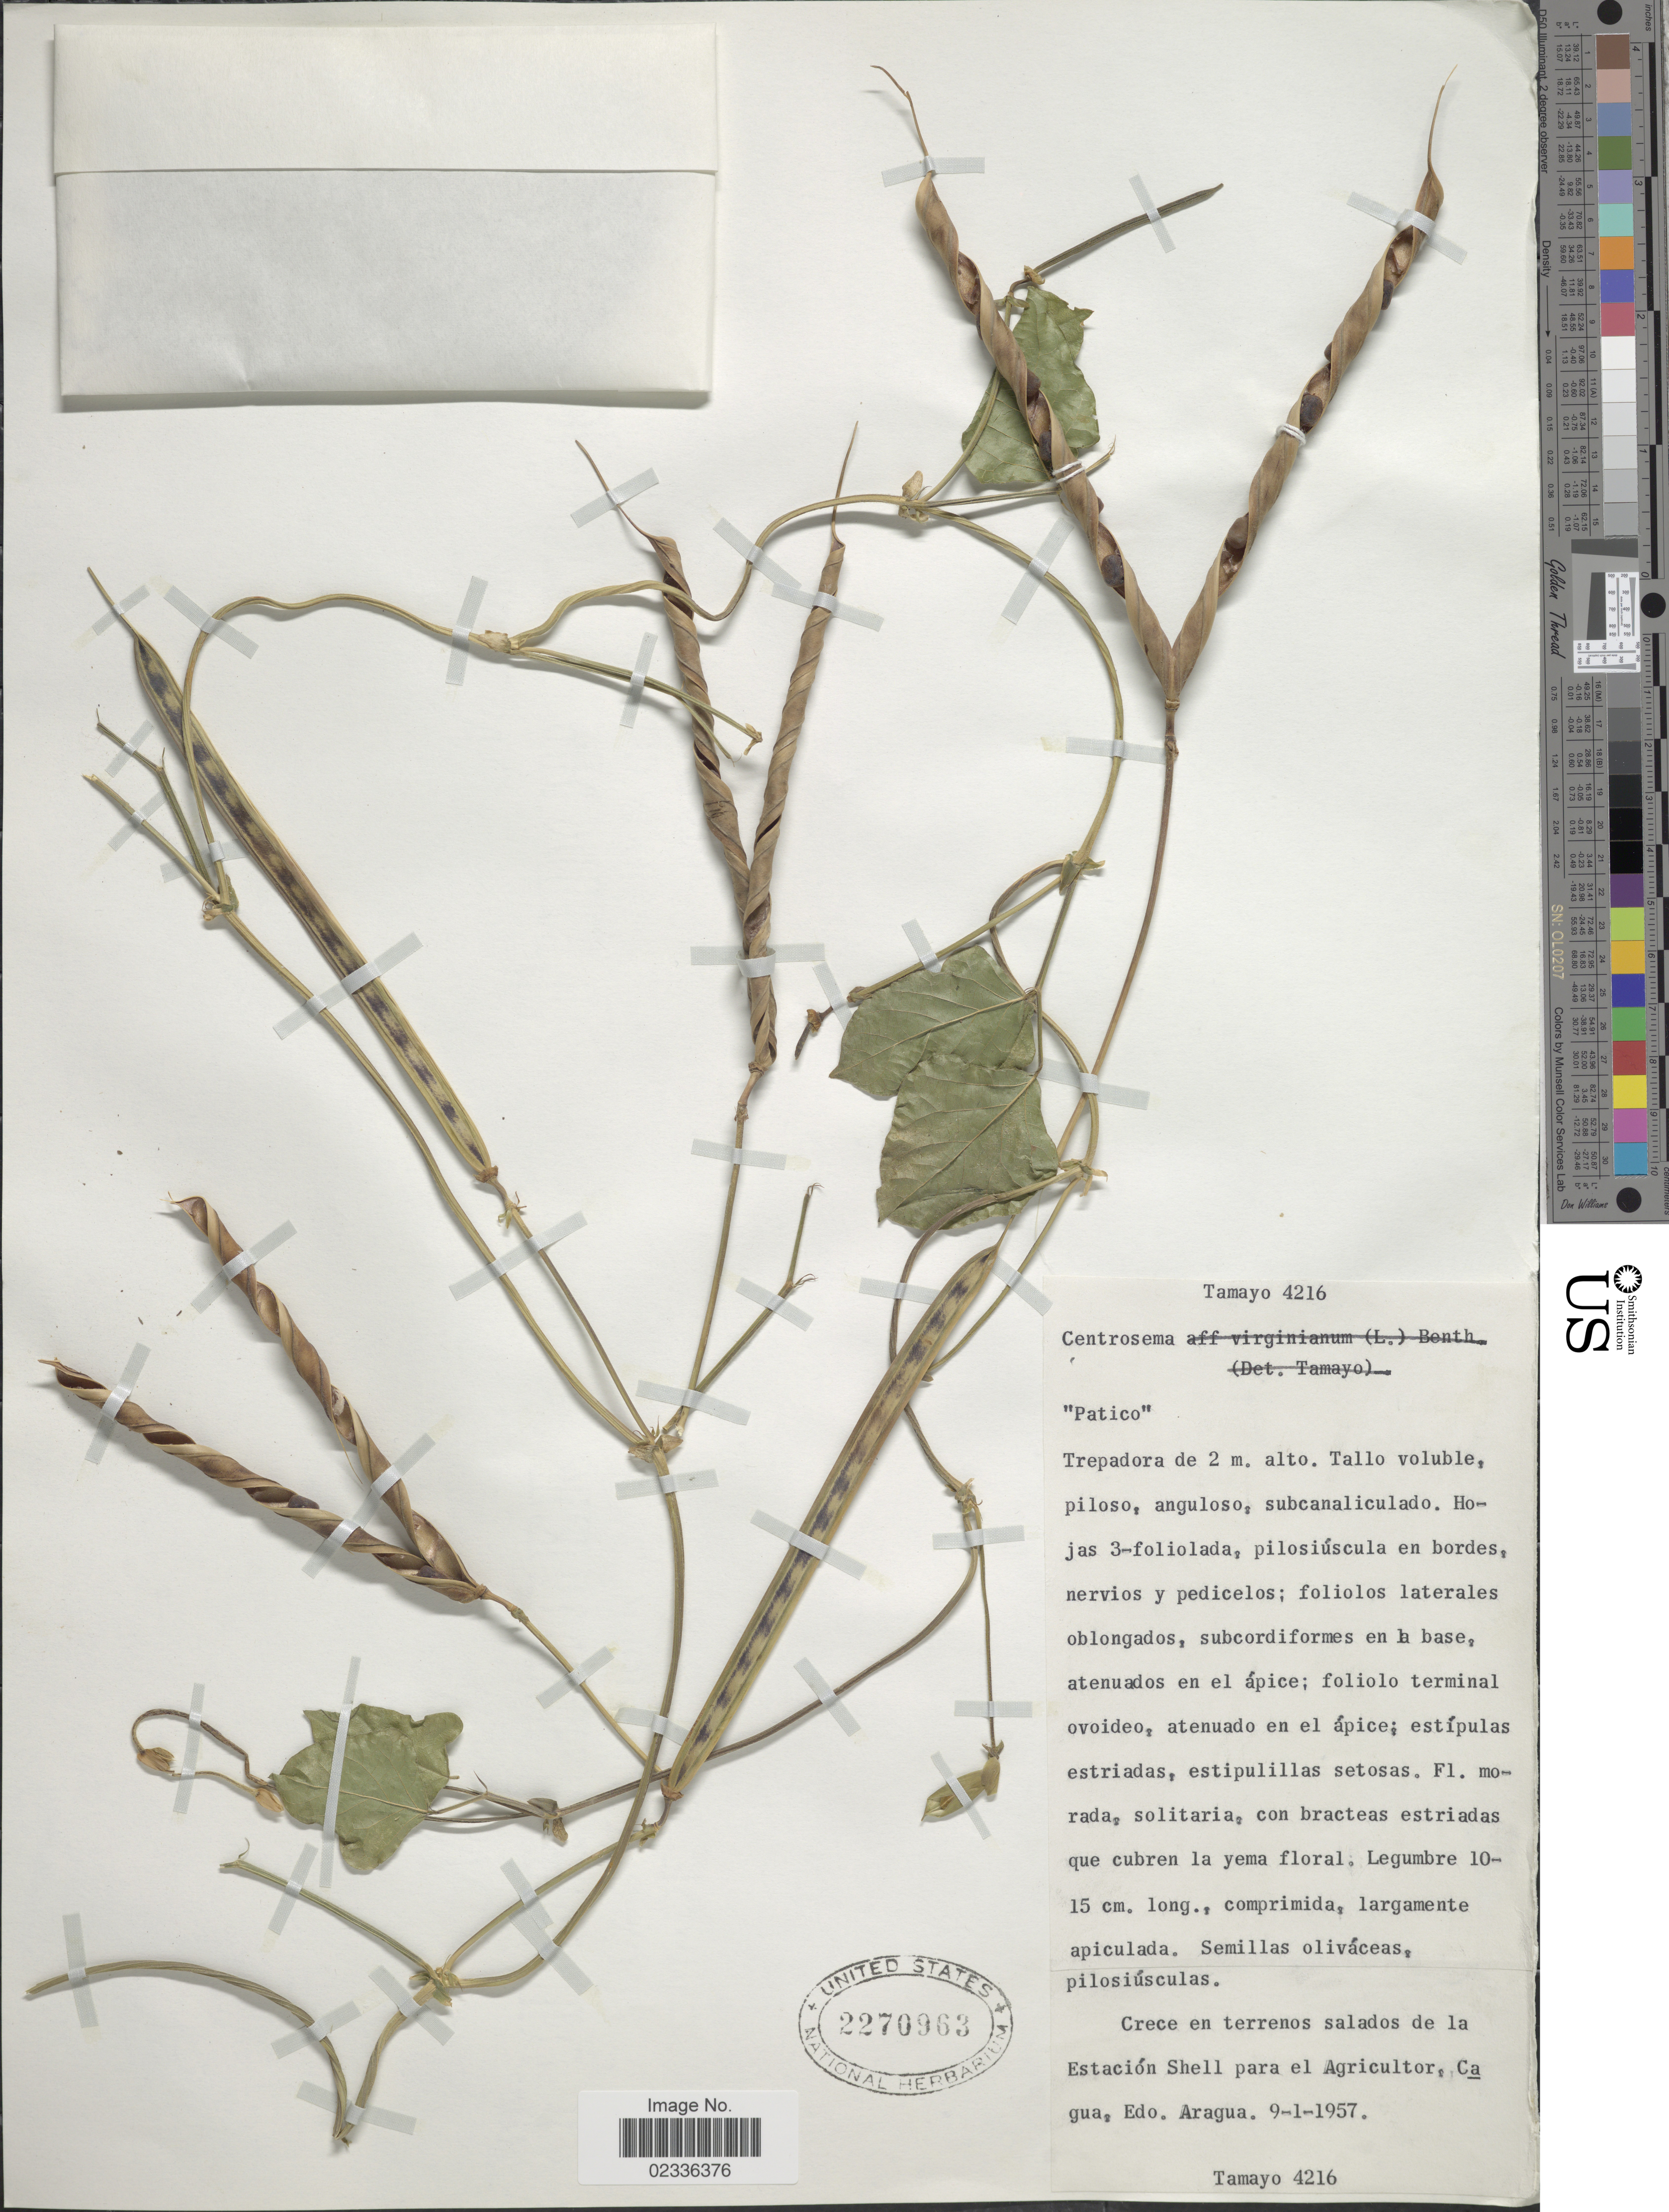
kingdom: Plantae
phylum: Tracheophyta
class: Magnoliopsida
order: Fabales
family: Fabaceae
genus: Centrosema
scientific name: Centrosema sp.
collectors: -. Tamayo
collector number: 4216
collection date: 1957-01-09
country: Venezuela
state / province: Aragua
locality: Crece en terrenos salados de la Estacion Shell para el Agricultor, Cagua, Edo. Aragua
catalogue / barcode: US 2270963